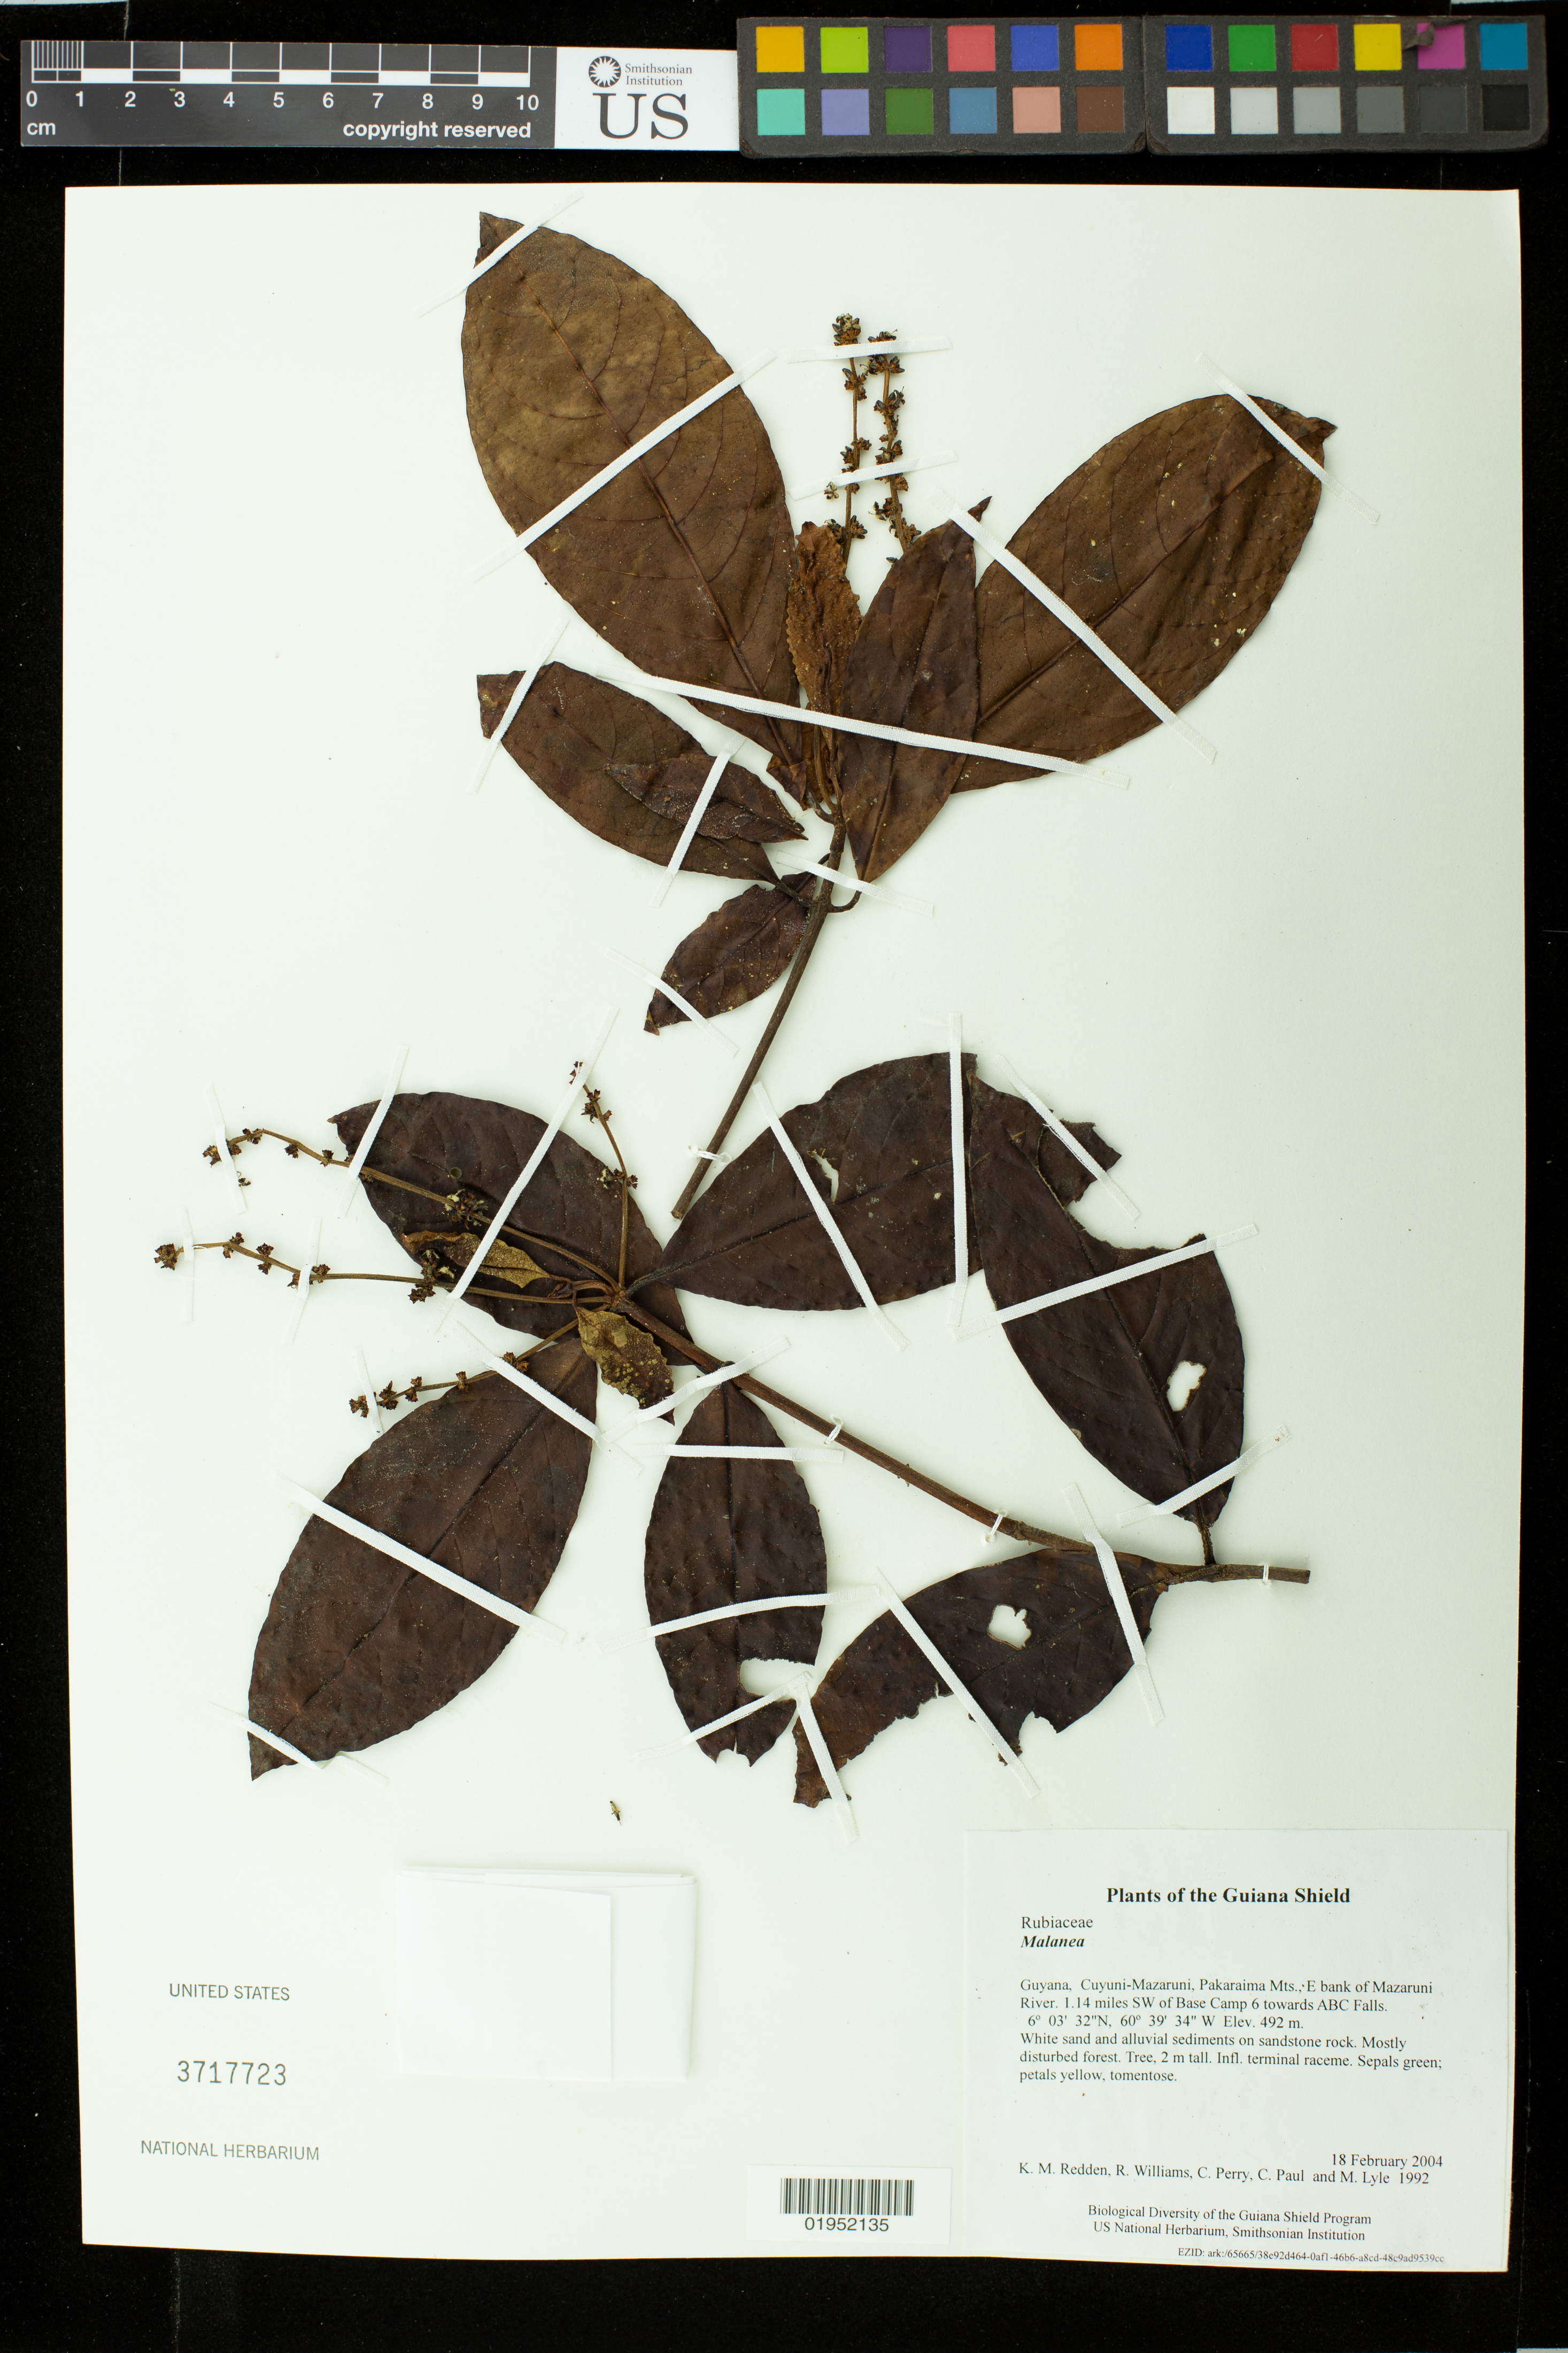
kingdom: Plantae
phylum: Tracheophyta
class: Magnoliopsida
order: Gentianales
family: Rubiaceae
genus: Malanea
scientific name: Malanea sp.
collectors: K. M. Redden, R. Williams, C. Perry, C. Paul & M. Lyle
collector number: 1992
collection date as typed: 18 February 2004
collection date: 2004-02-18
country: Guyana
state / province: Cuyuni-Mazaruni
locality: Pakaraima Mts., E bank of Mazaruni River. 1.14 miles SW of Base Camp 6 towards ABC Falls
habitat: White sand and alluvial sediments on sandstone rock. Mostly disturbed forest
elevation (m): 492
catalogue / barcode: US 3717723